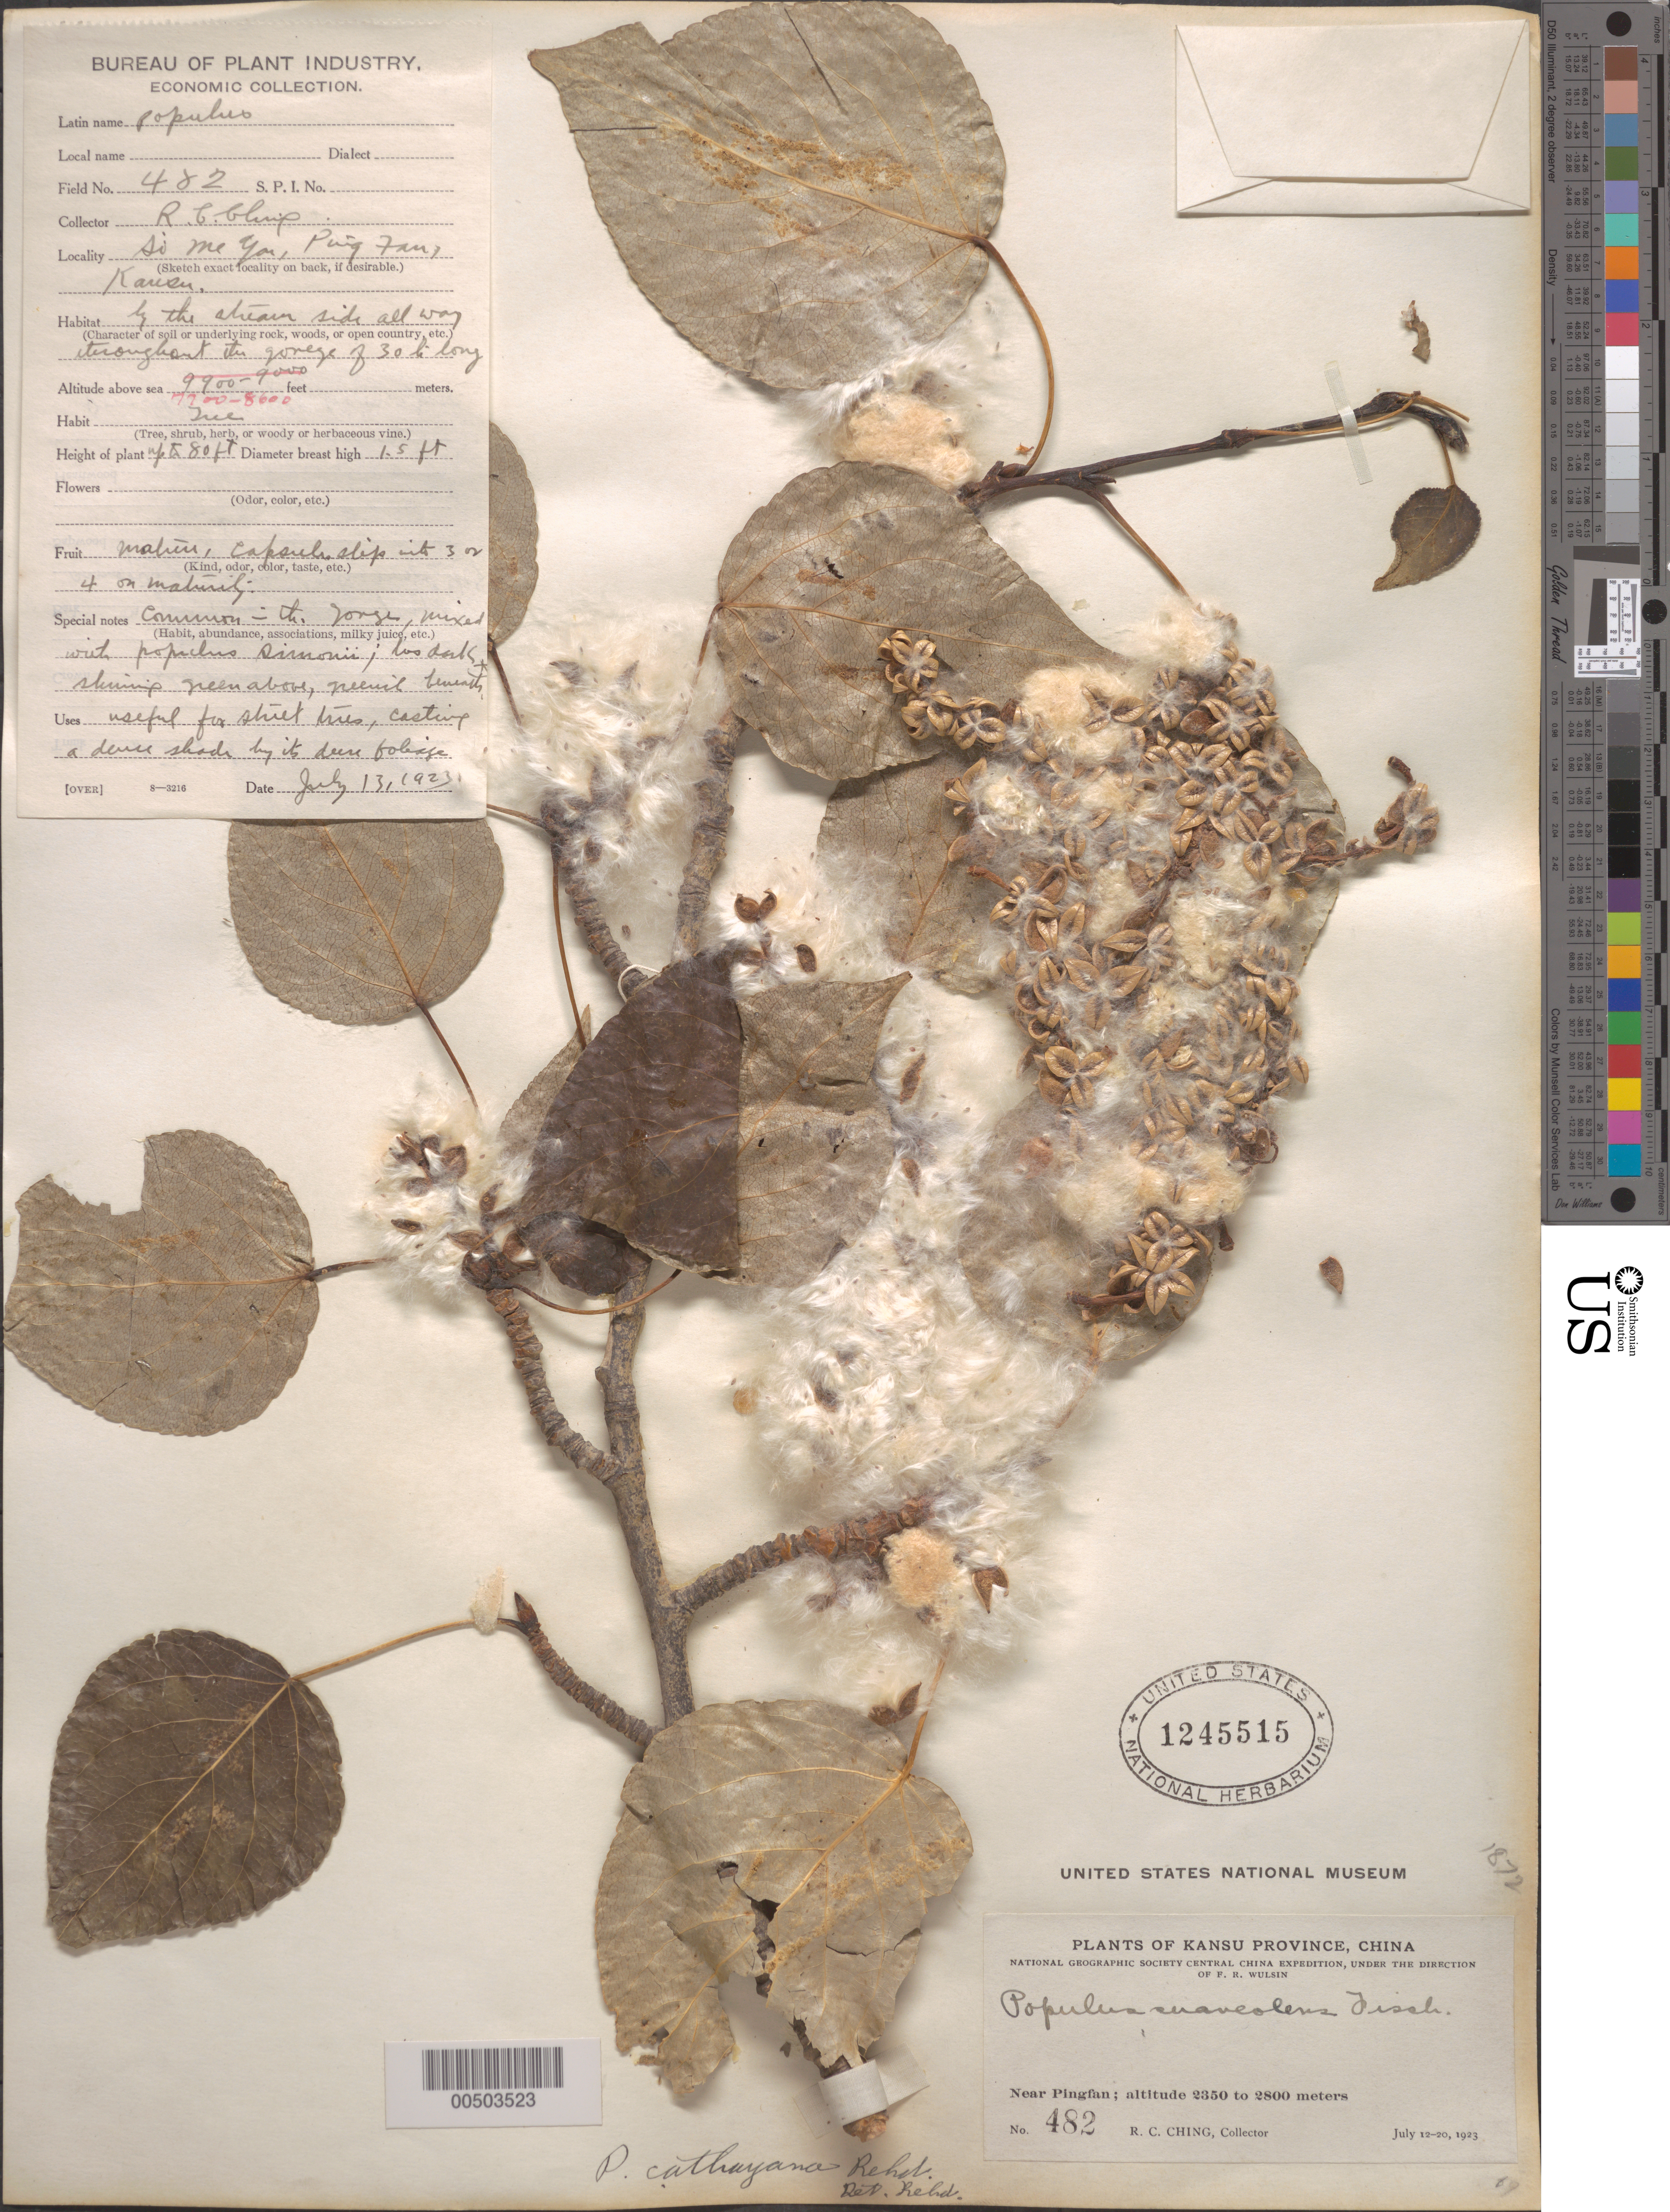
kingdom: Plantae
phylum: Tracheophyta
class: Magnoliopsida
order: Malpighiales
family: Salicaceae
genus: Populus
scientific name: Populus suaveolens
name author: Fisch.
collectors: R. C. Ching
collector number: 482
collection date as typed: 13 Jul 1923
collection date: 1923-07-13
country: China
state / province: Gansu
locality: Near Pingfan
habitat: Tree up to 80 ft.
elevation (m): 2347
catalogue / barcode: US 1245515